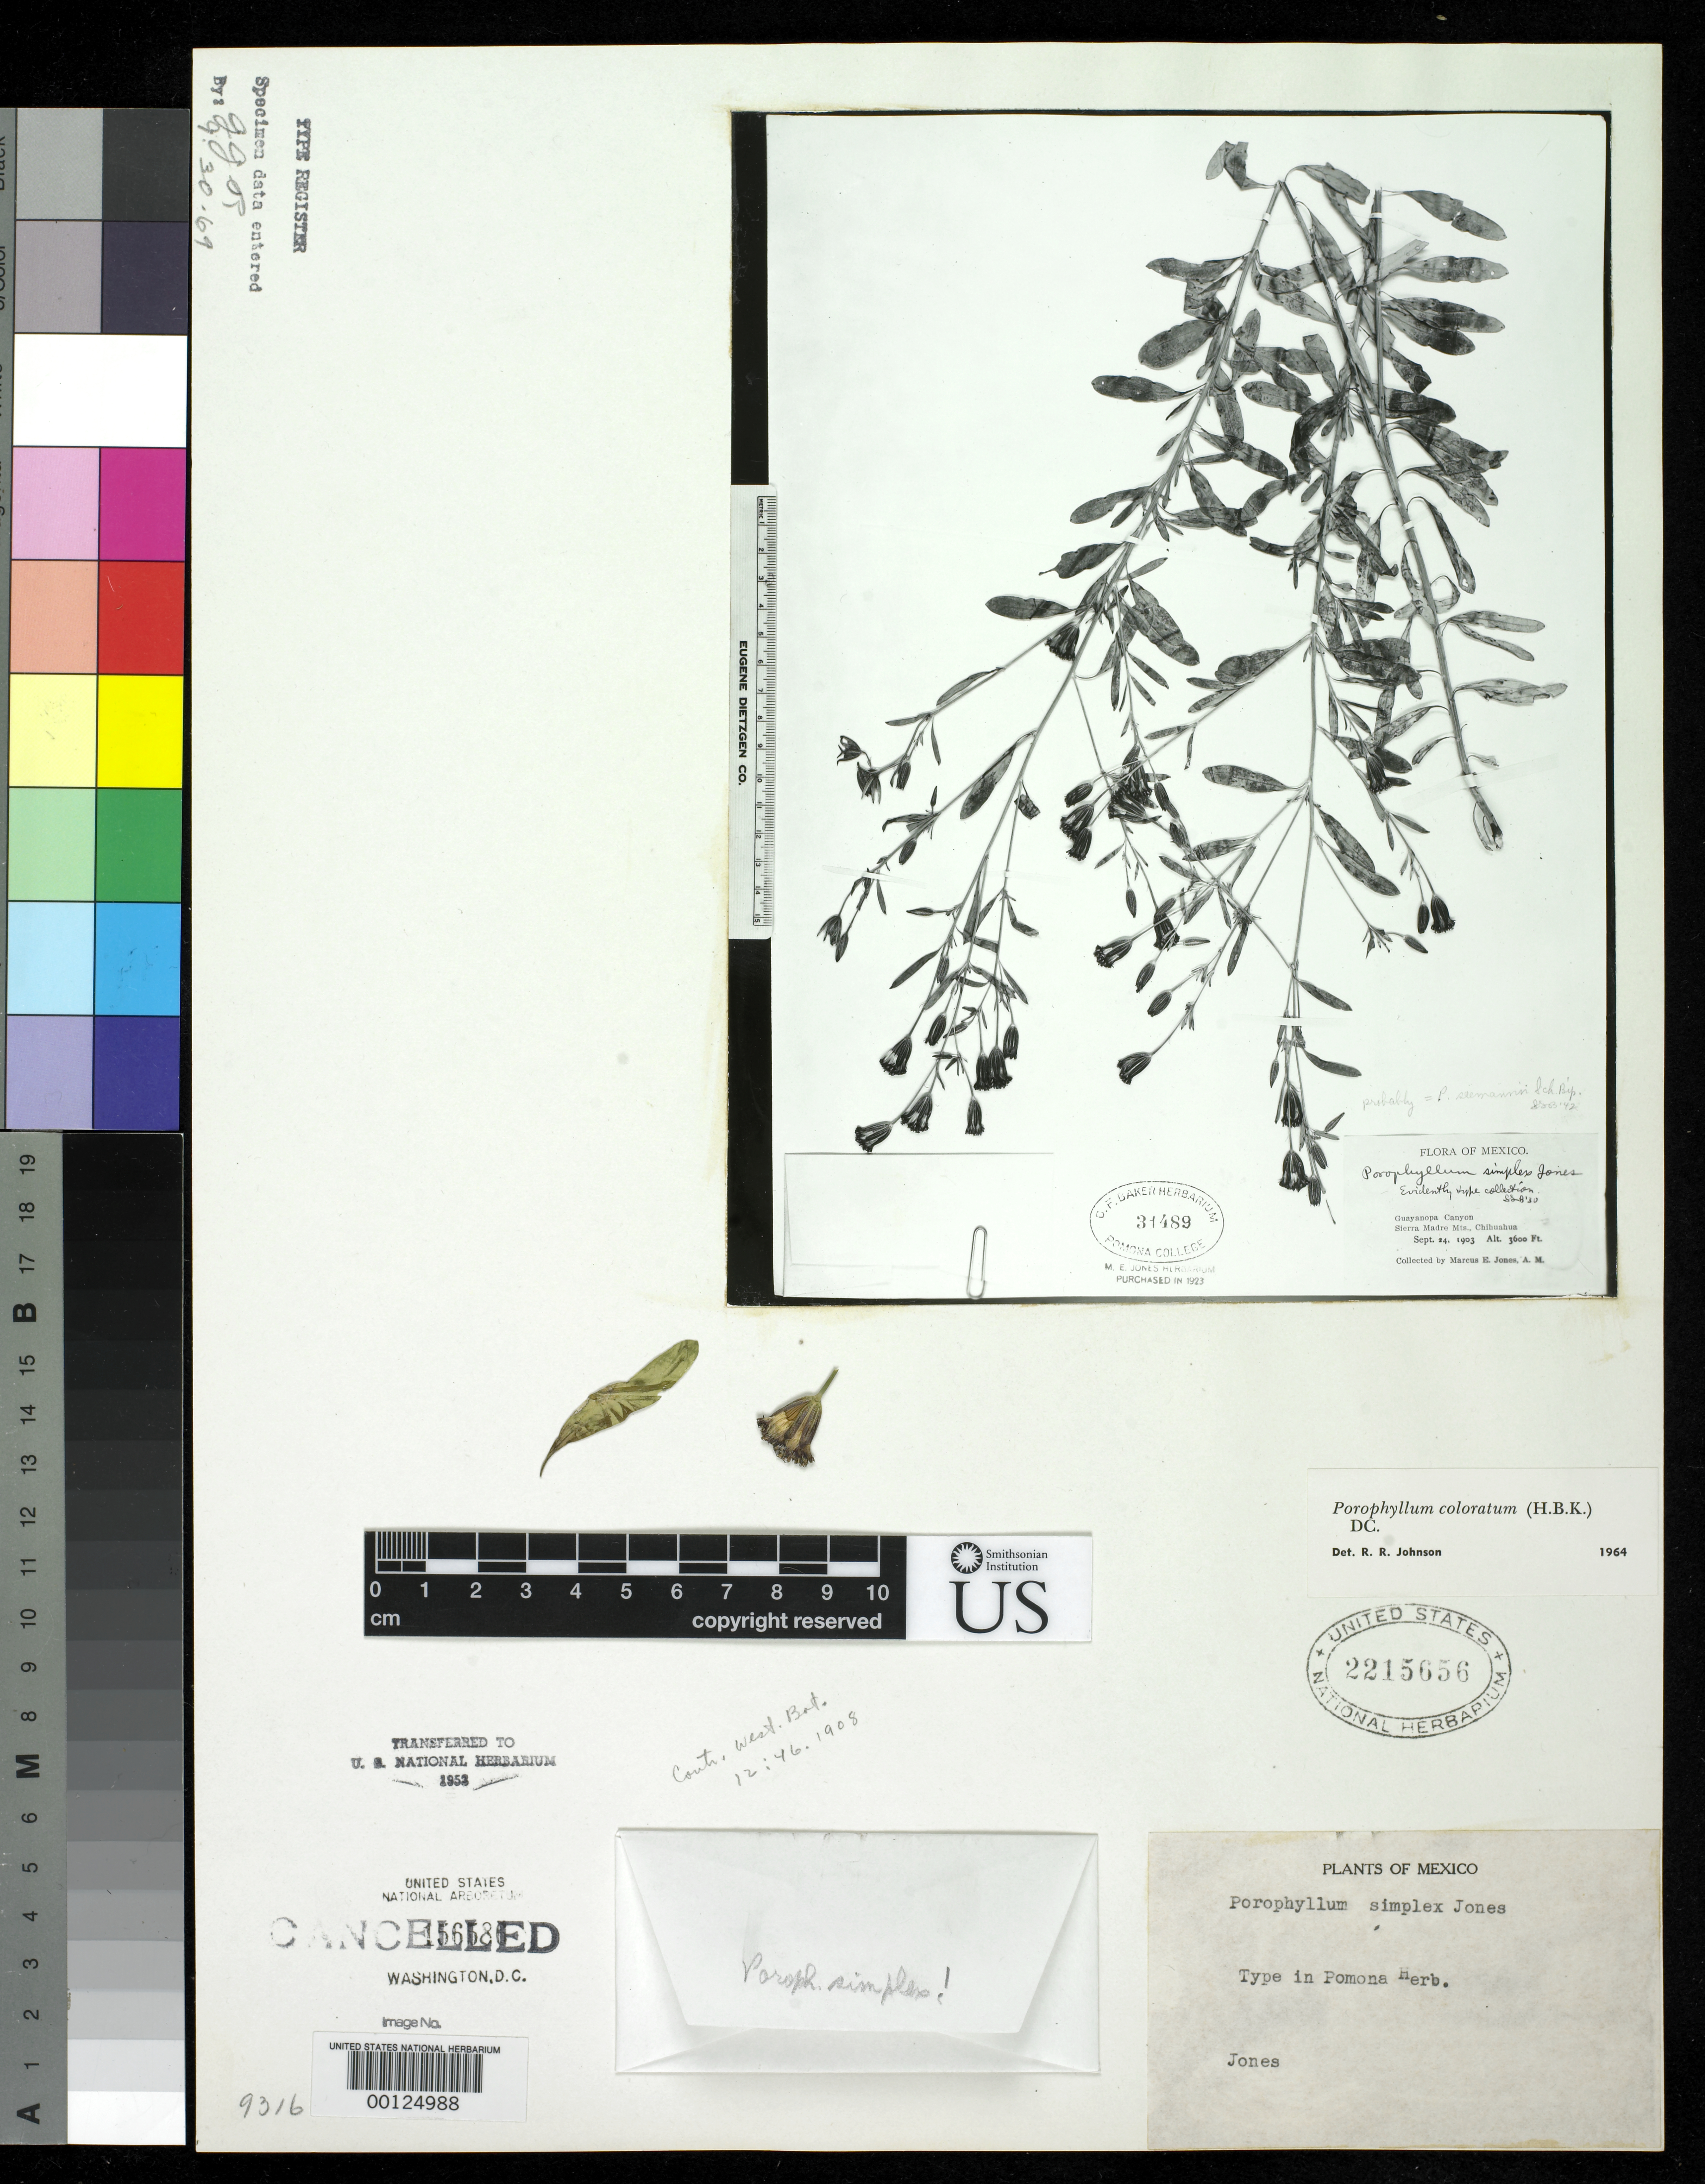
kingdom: Plantae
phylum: Tracheophyta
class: Magnoliopsida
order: Asterales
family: Asteraceae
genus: Porophyllum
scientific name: Porophyllum simplex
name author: M.E. Jones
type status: Isotype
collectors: M. E. Jones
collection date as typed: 24 Sep 1903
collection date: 1903-09-24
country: Mexico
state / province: Chihuahua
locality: Guayanopa Canyon, Sierra Madre Mountains.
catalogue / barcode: US 2215656